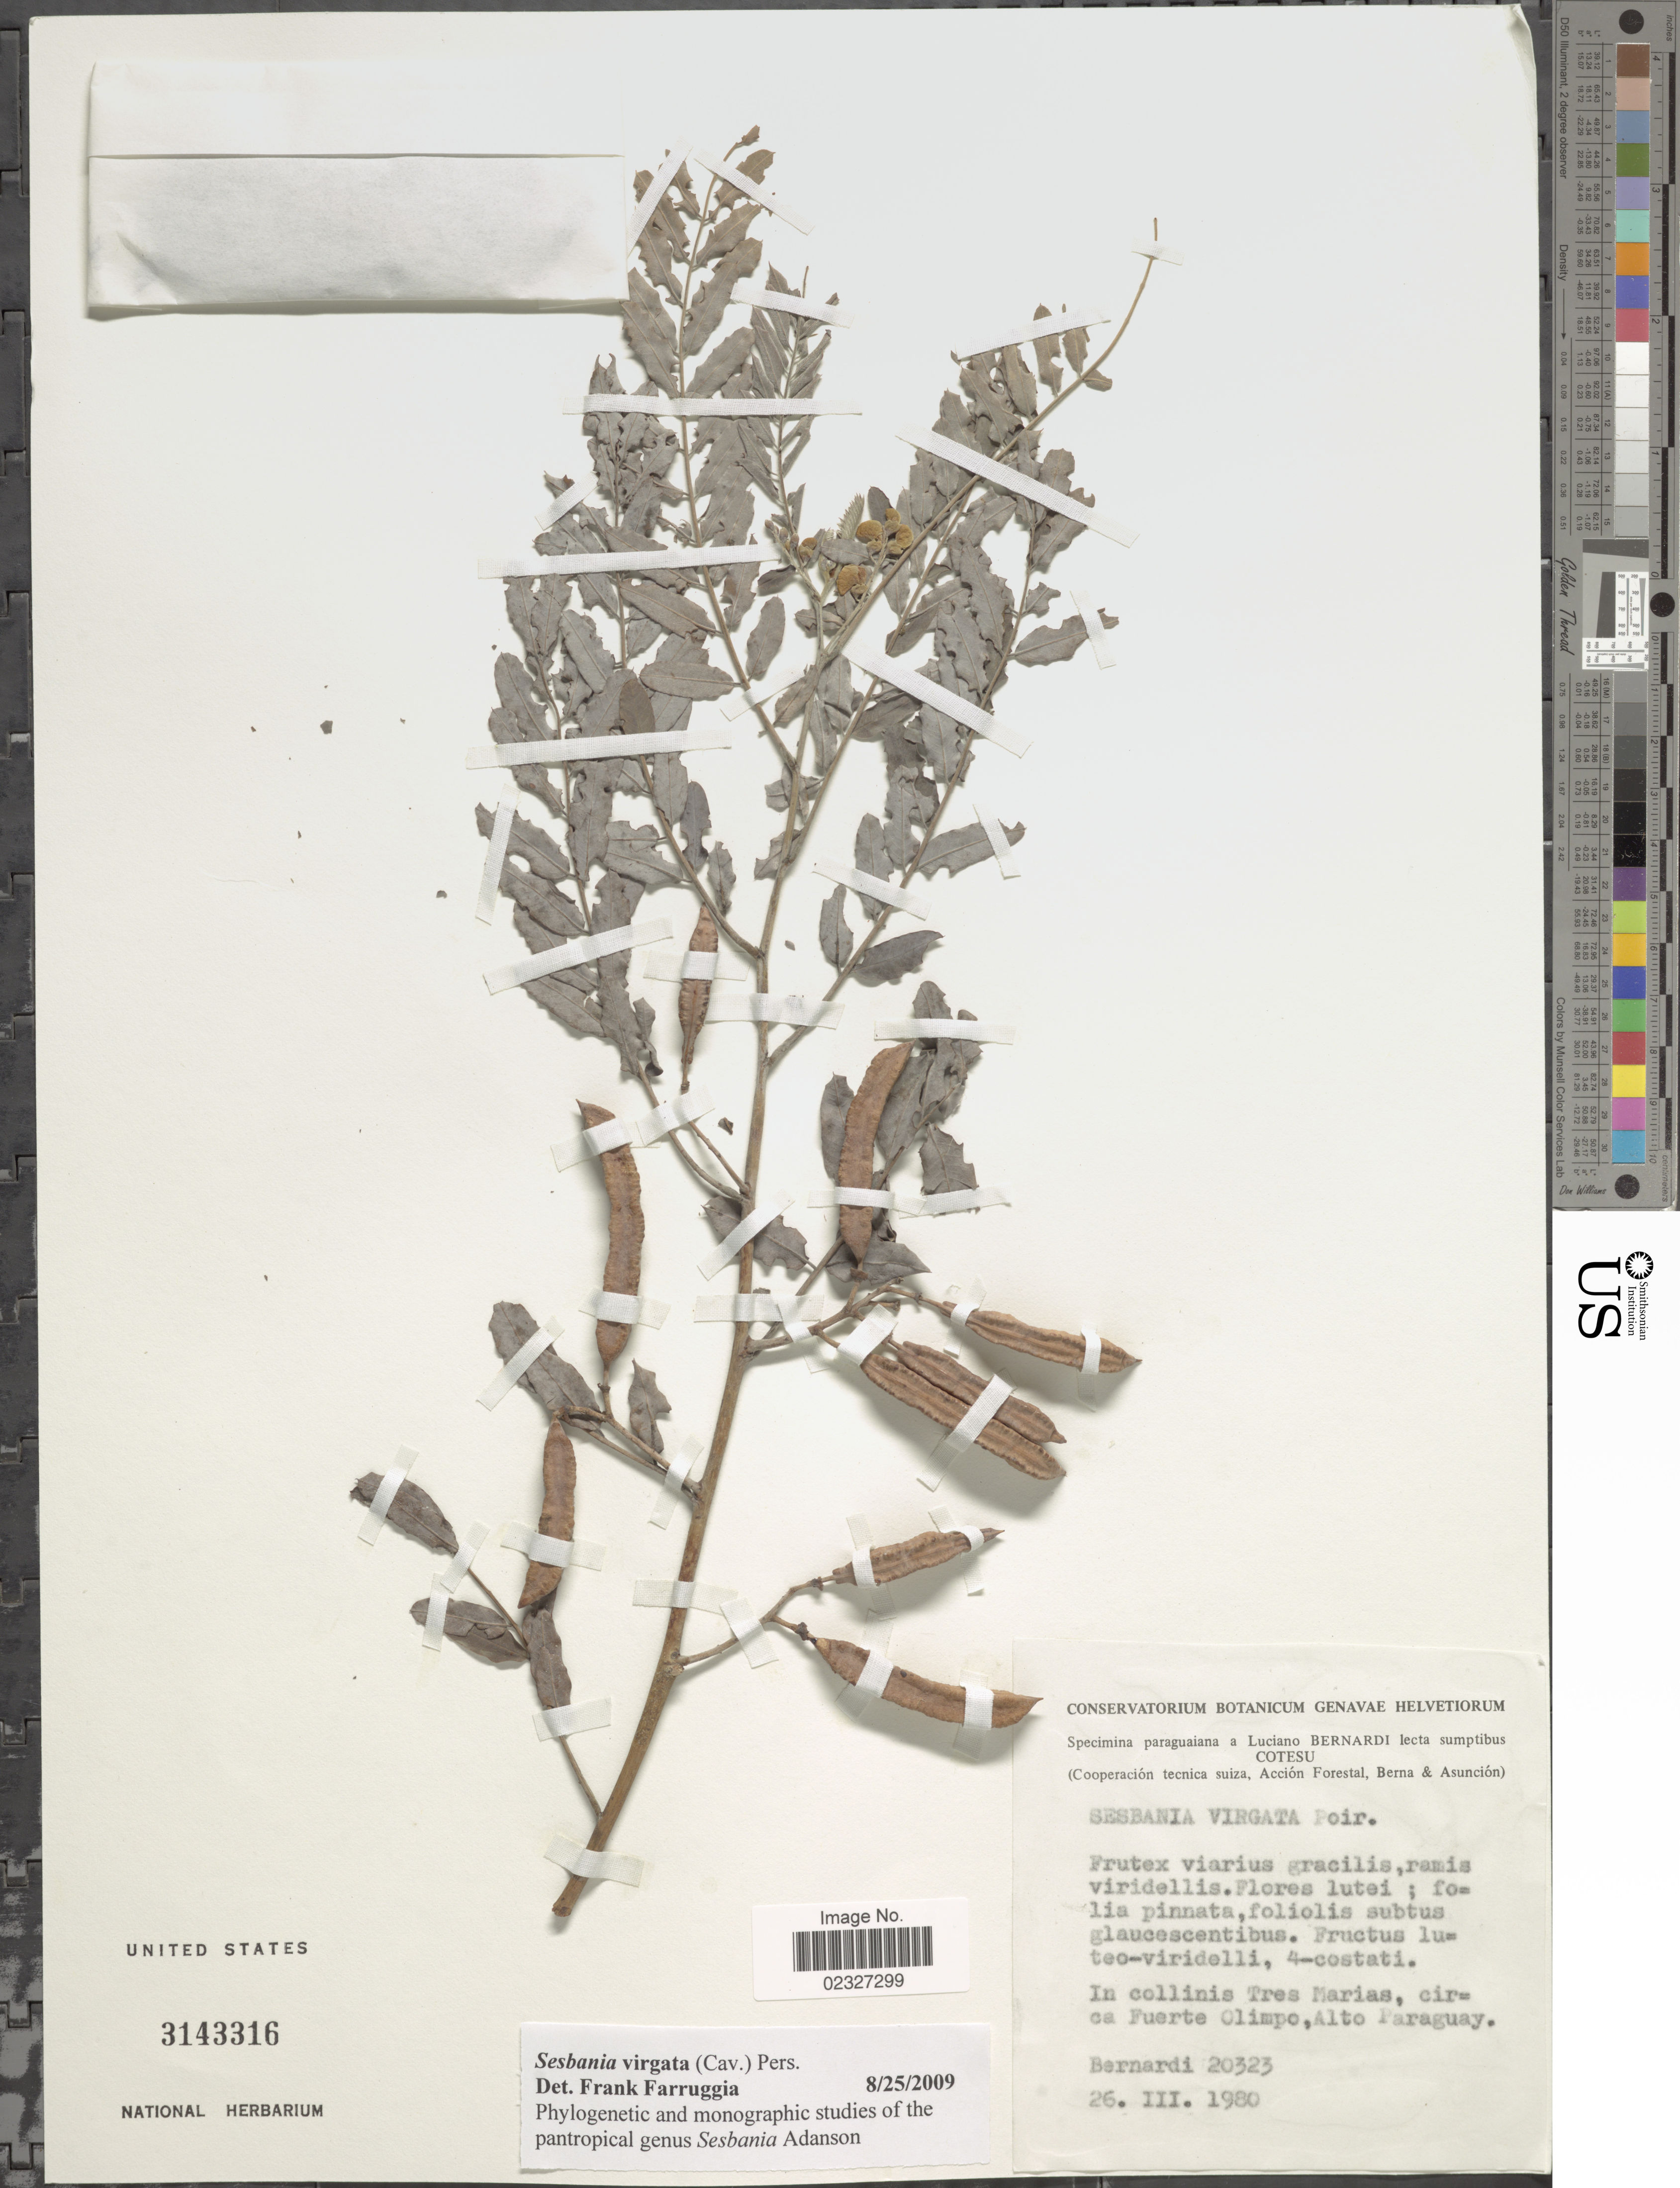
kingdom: Plantae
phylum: Tracheophyta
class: Magnoliopsida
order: Fabales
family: Fabaceae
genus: Sesbania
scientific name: Sesbania virgata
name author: (Cav.) Pers.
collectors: Bernardi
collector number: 20323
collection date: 1980-03-26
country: Paraguay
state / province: Alto Paraguay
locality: Tres Marias, circa Fuerte Olimpo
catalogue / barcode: US 3143316